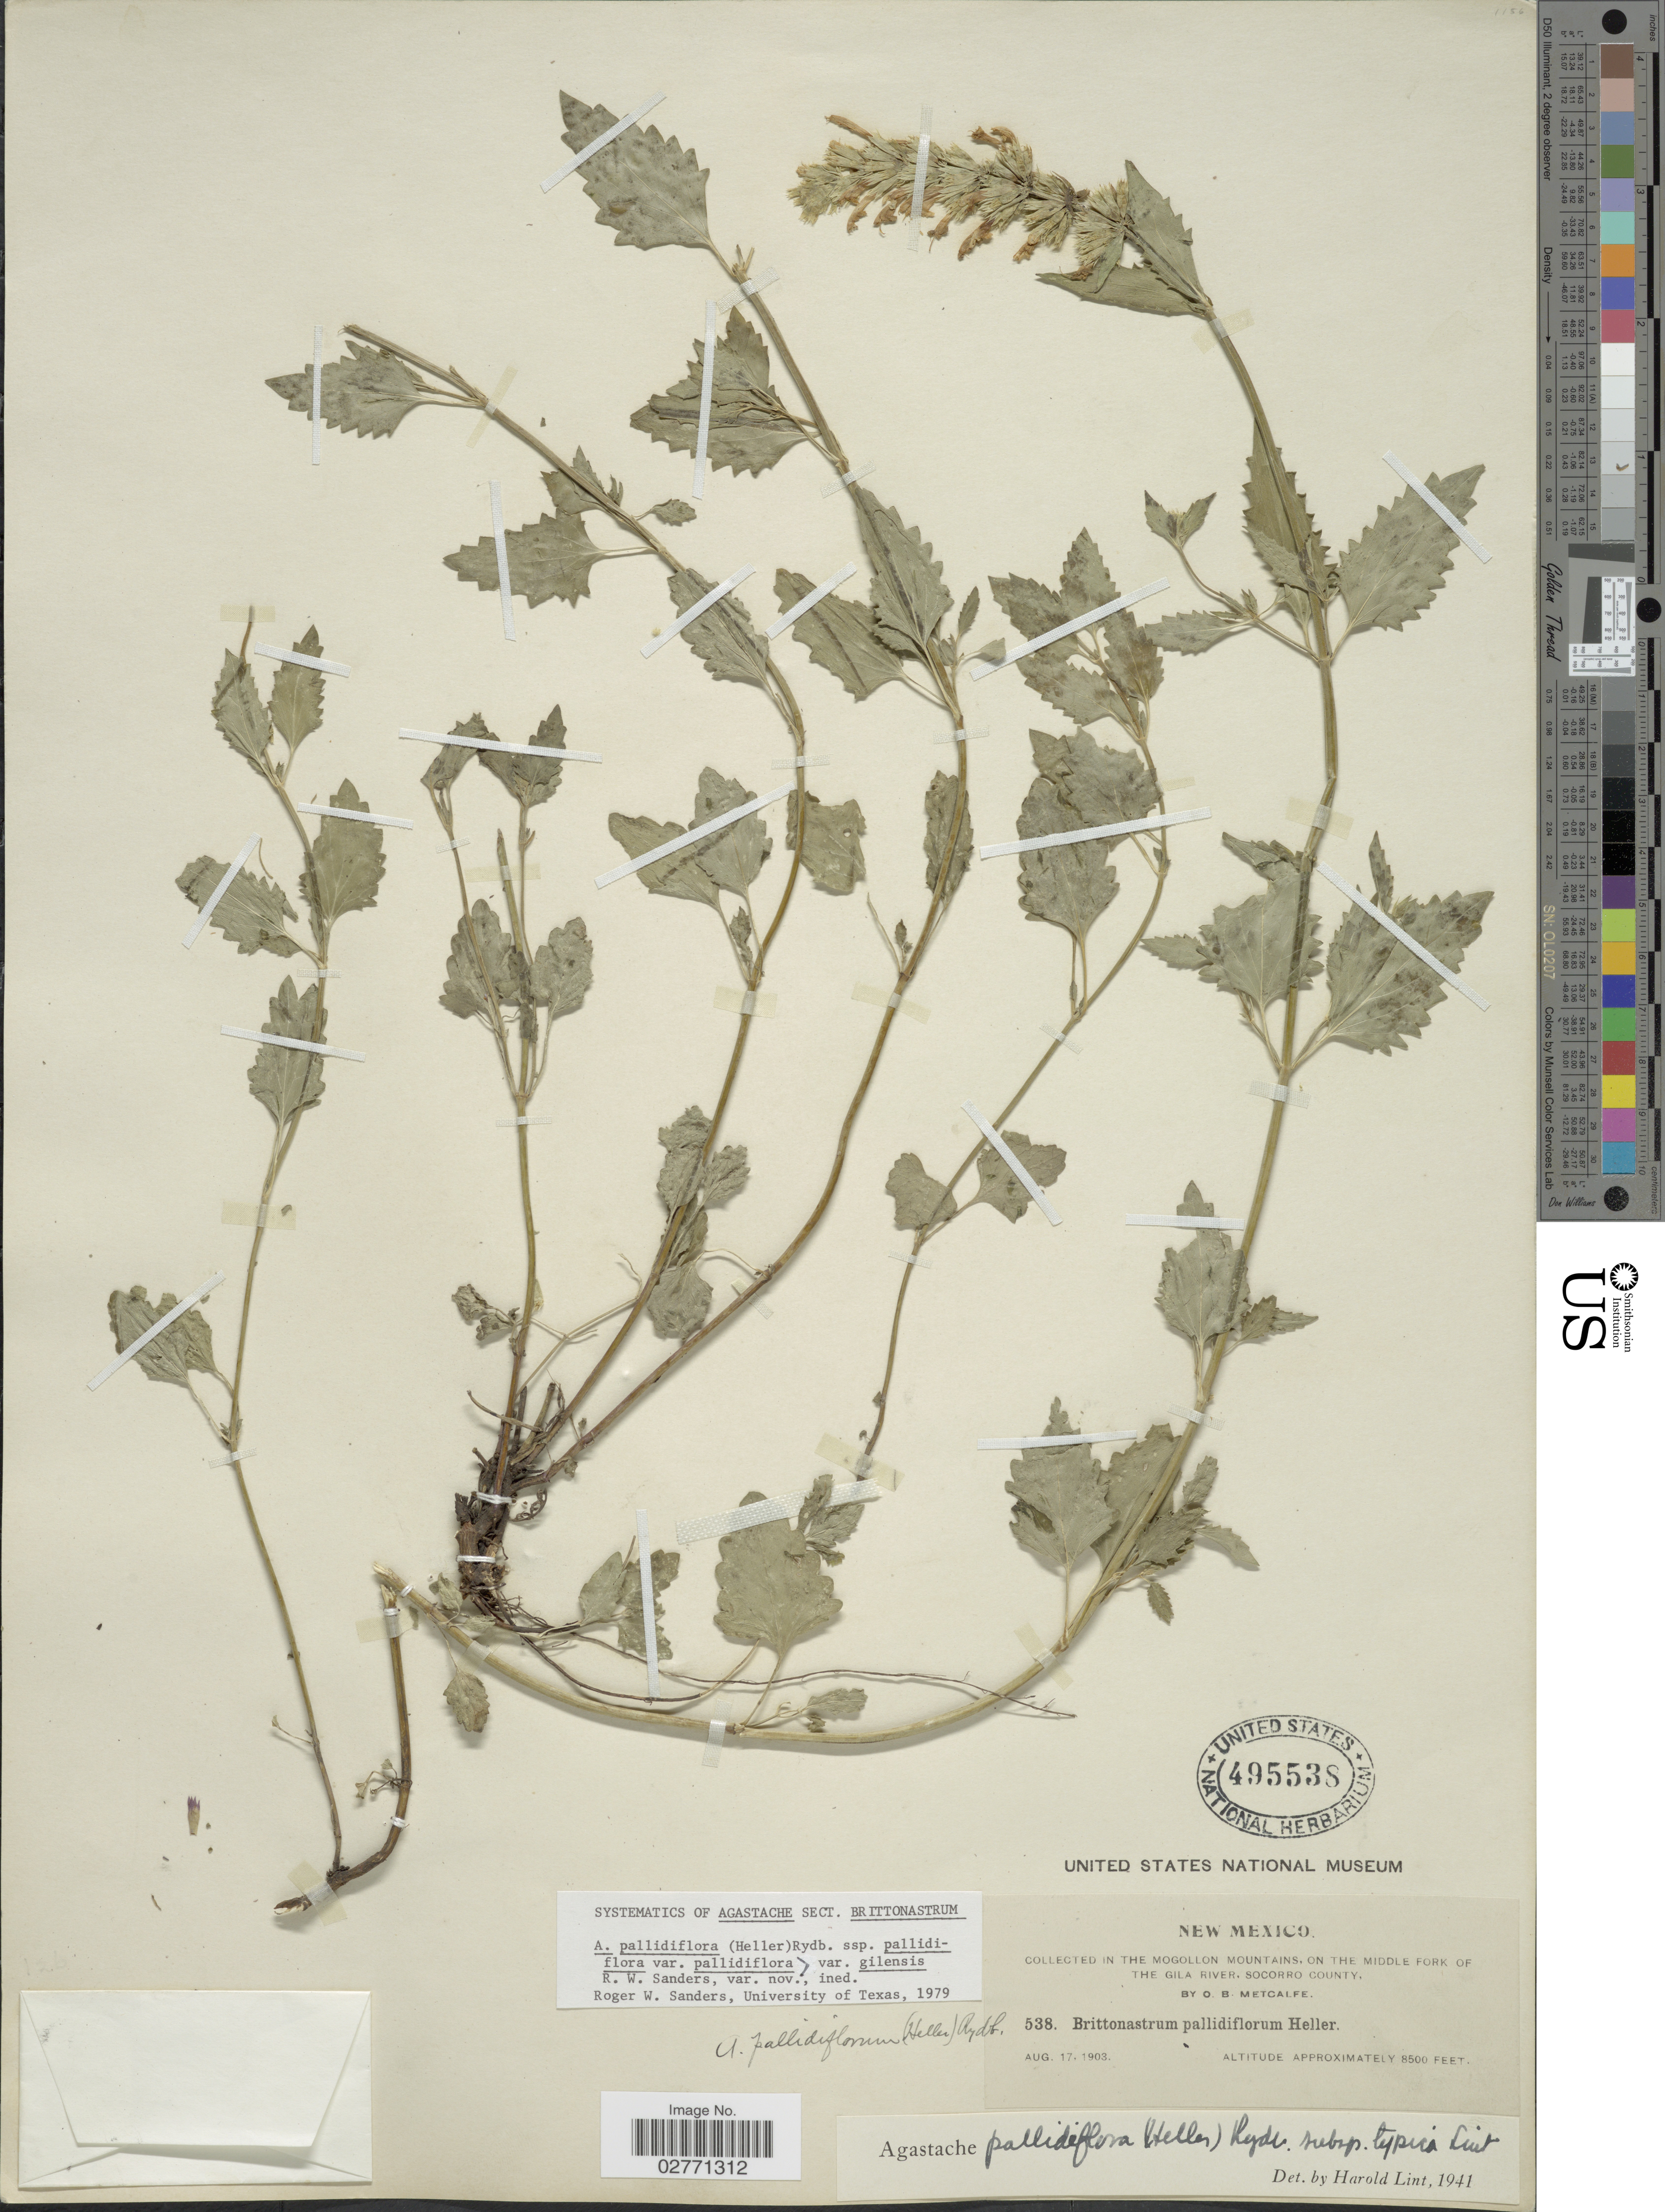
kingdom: Plantae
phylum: Tracheophyta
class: Magnoliopsida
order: Lamiales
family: Lamiaceae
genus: Agastache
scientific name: Agastache pallidiflora var. gilensis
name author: R. W. Sanders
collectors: O. B. Metcalfe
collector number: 538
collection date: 1903-08-17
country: United States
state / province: New Mexico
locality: In the Mogollon Mountains, on the Middle Fork of the Gila River, Socorro County.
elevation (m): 2591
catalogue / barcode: US 495538